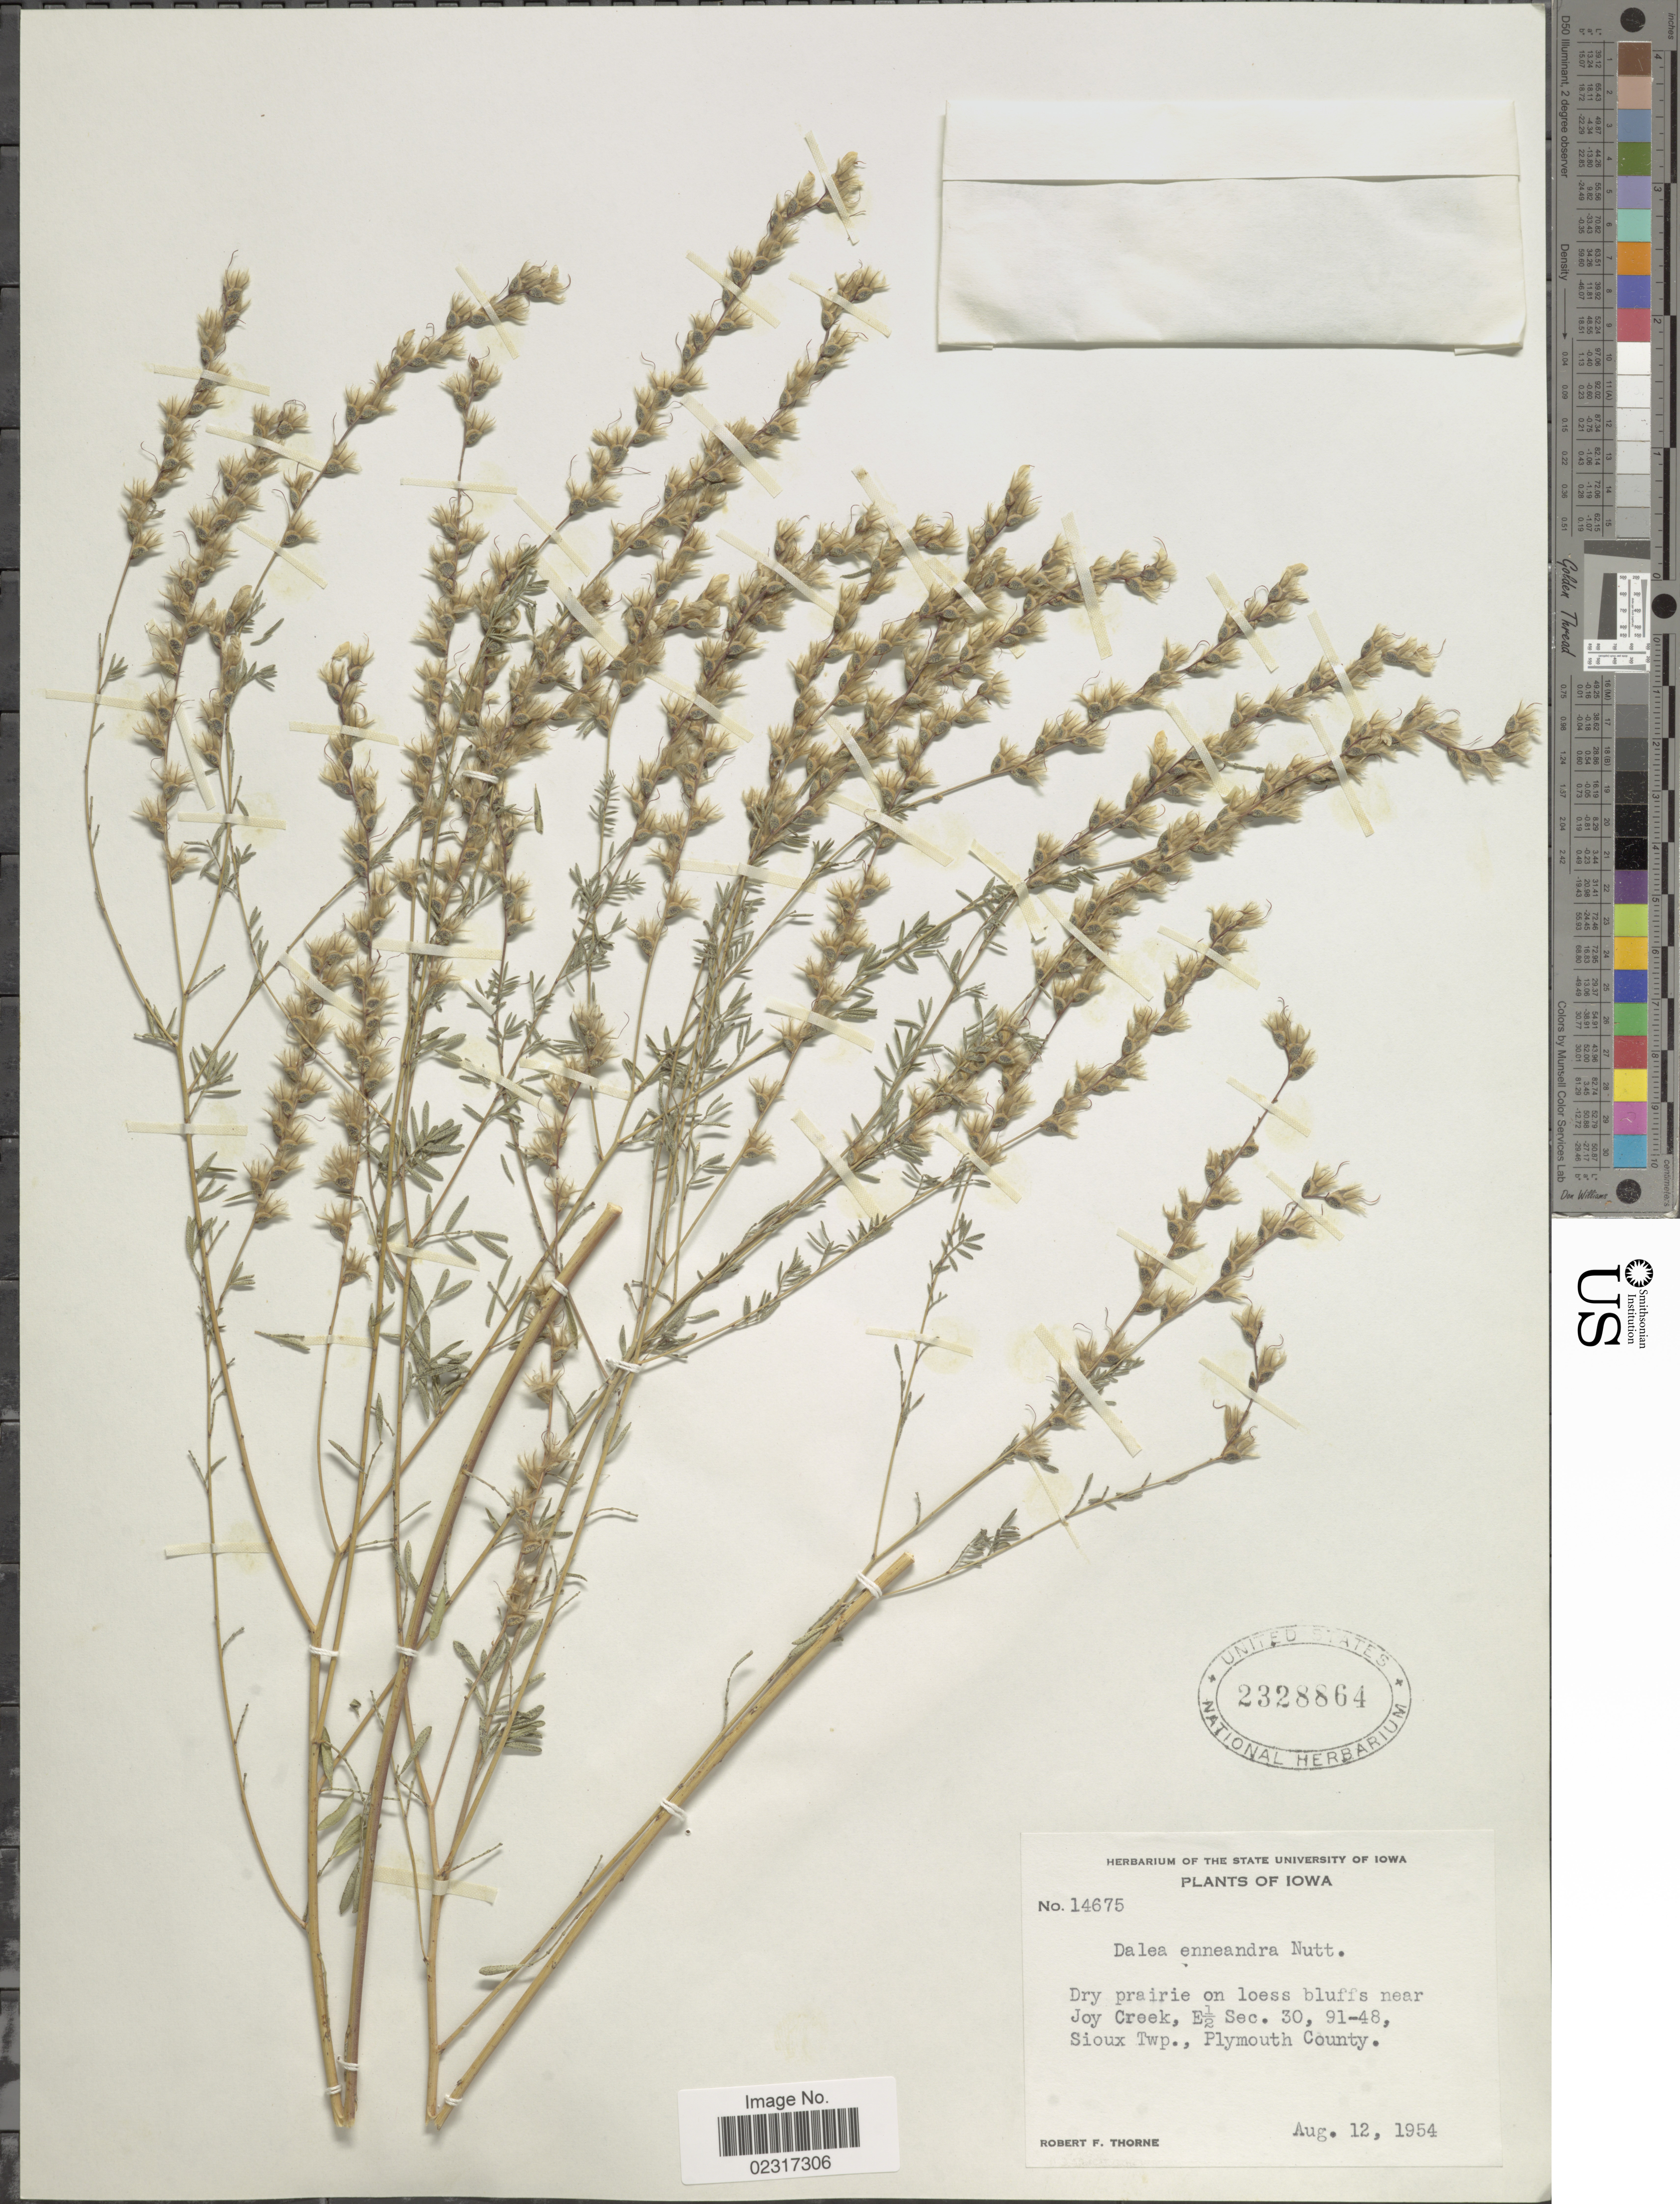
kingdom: Plantae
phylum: Tracheophyta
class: Magnoliopsida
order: Fabales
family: Fabaceae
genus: Dalea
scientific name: Dalea enneandra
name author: Nutt.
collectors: R. F. Thorne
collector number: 14675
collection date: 1954-08-12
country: United States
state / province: Iowa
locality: Dry prairie on loess bluffs near Joy Creek, E½ Sec. 30, 91- 48, Sioux Twp., Plymouth County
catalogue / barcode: US 2328864